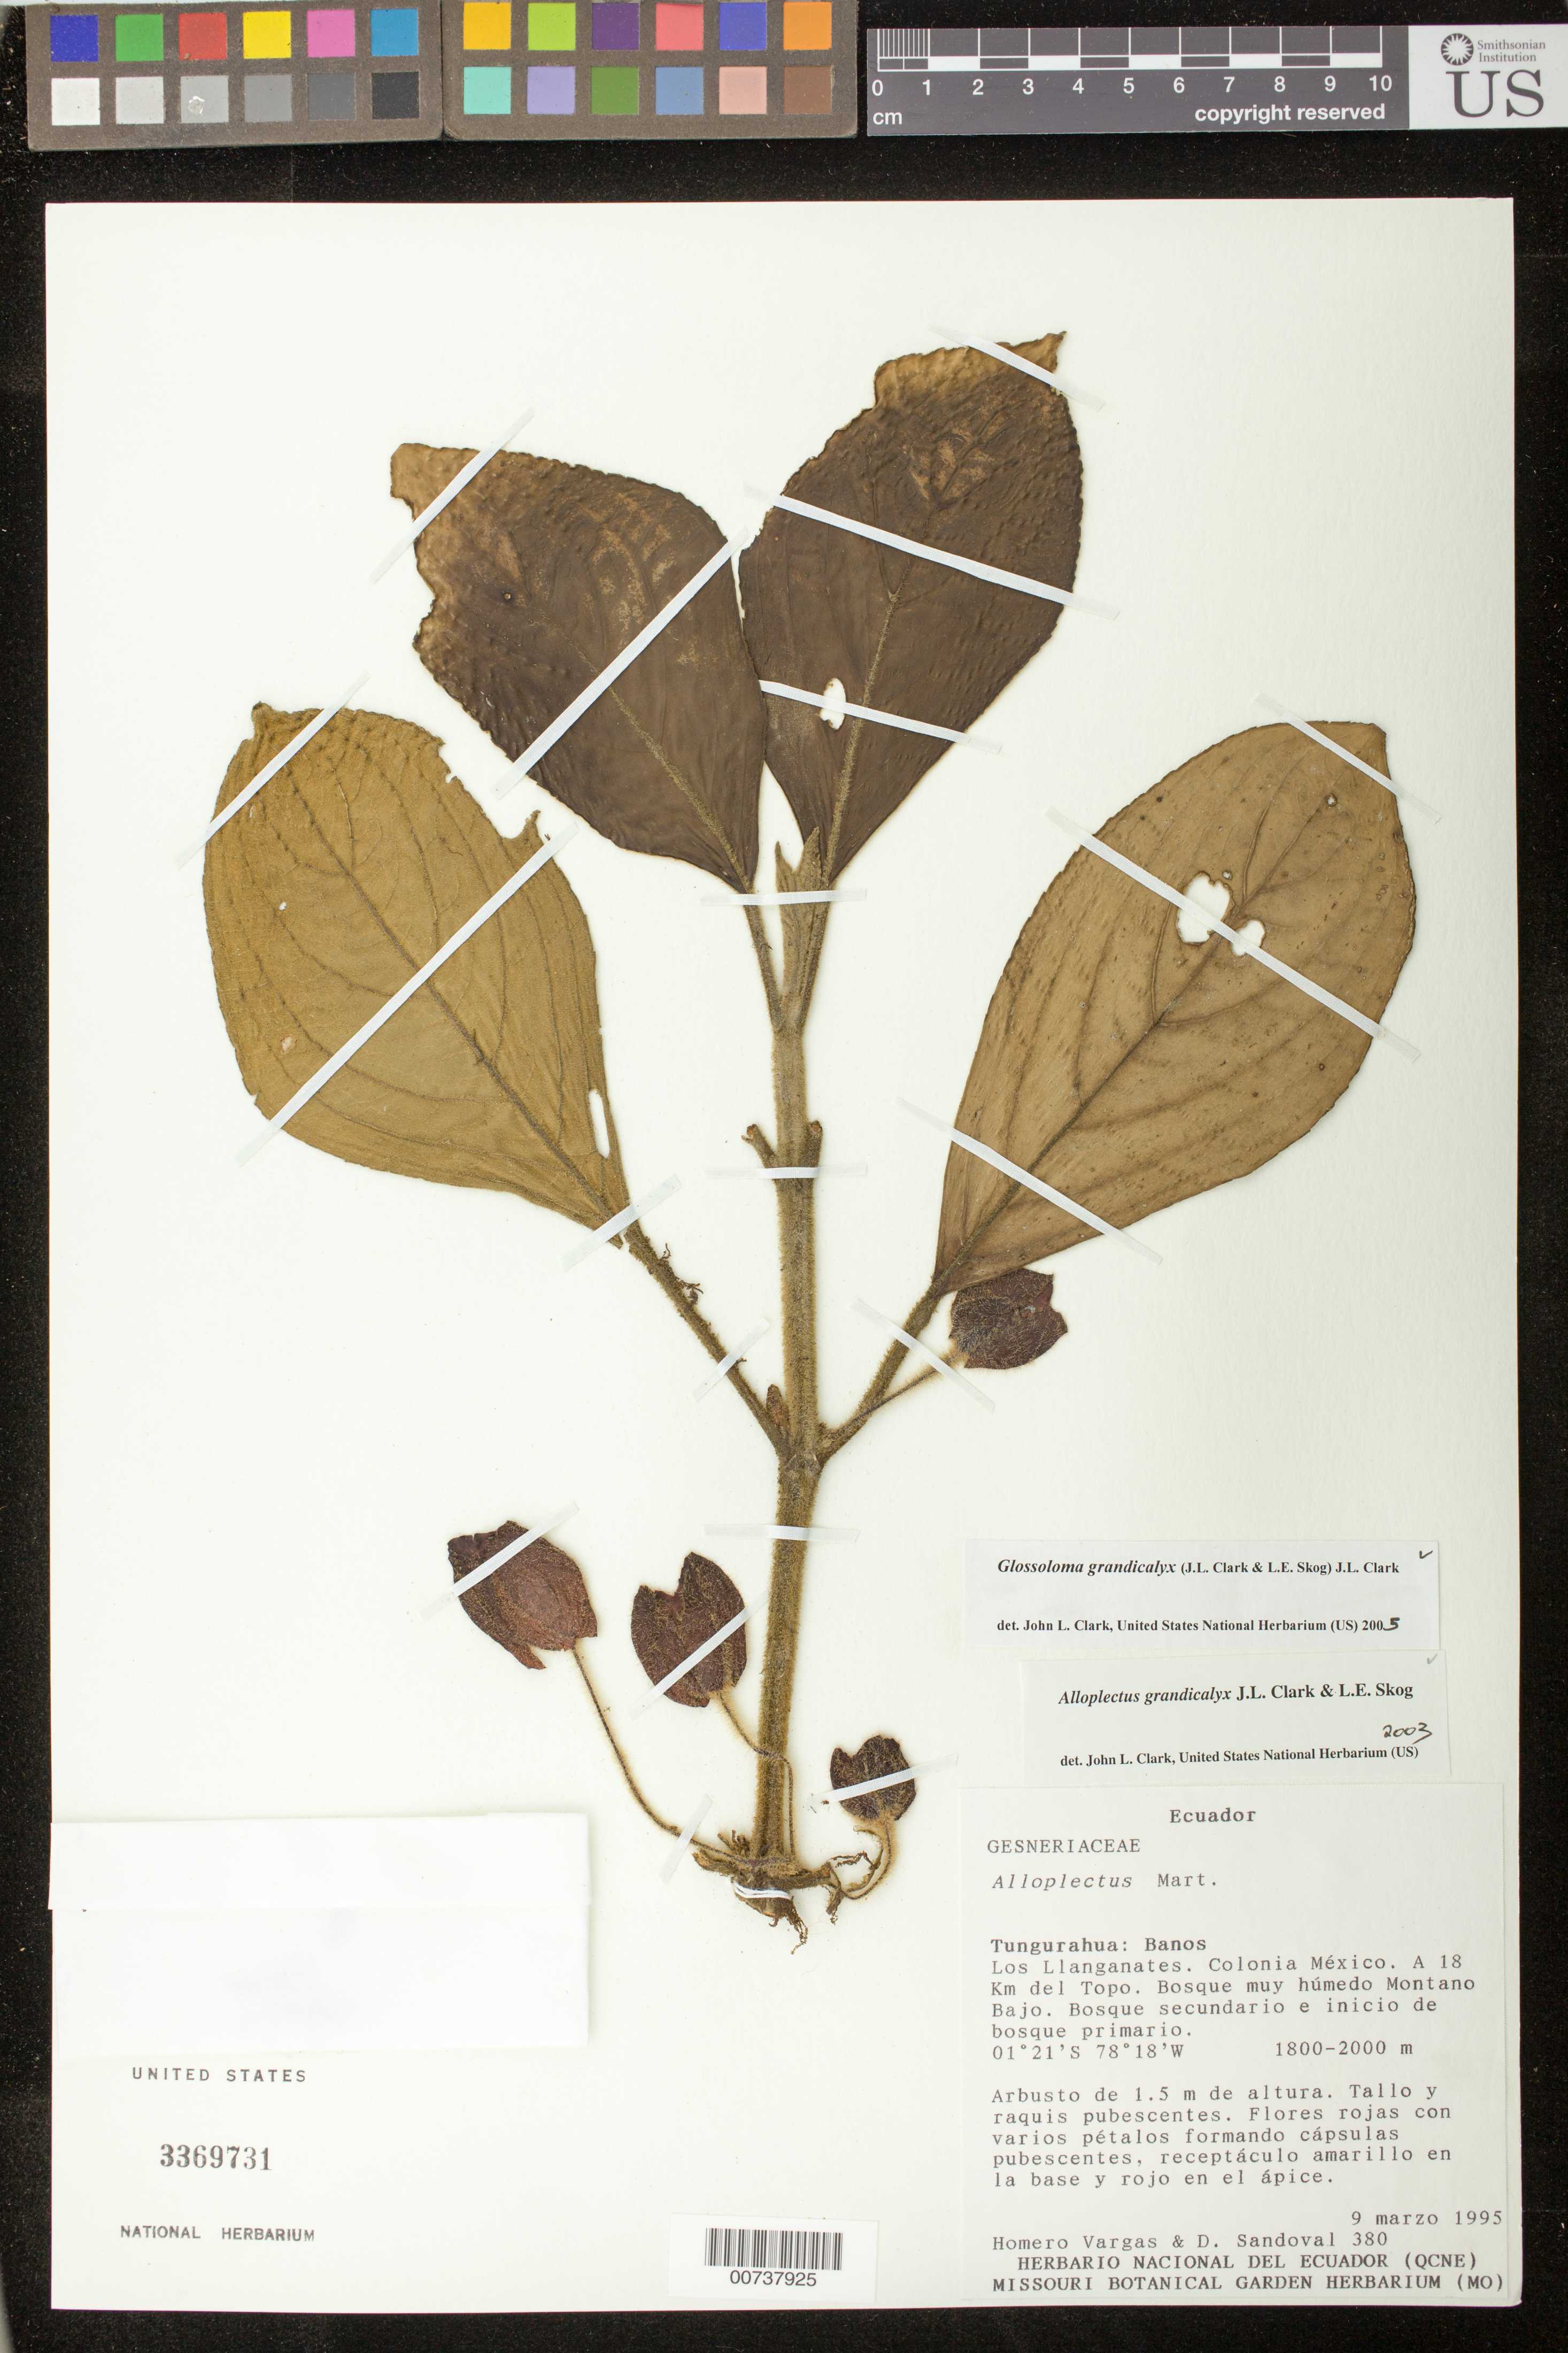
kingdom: Plantae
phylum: Tracheophyta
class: Magnoliopsida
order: Lamiales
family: Gesneriaceae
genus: Glossoloma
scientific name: Glossoloma grandicalyx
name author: (J.L. Clark & L.E. Skog) J.L. Clark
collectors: H. Vargas & D. Sandoval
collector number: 380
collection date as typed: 09 Mar 1995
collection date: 1995-03-09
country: Ecuador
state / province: Tungurahua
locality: Banos: Los Llanganates, Colonia México, a 18 km del Topo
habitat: Bosque muy húmedo montano bajo; bosque secundario e inicio de bosque primario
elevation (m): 1800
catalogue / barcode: US 3369731